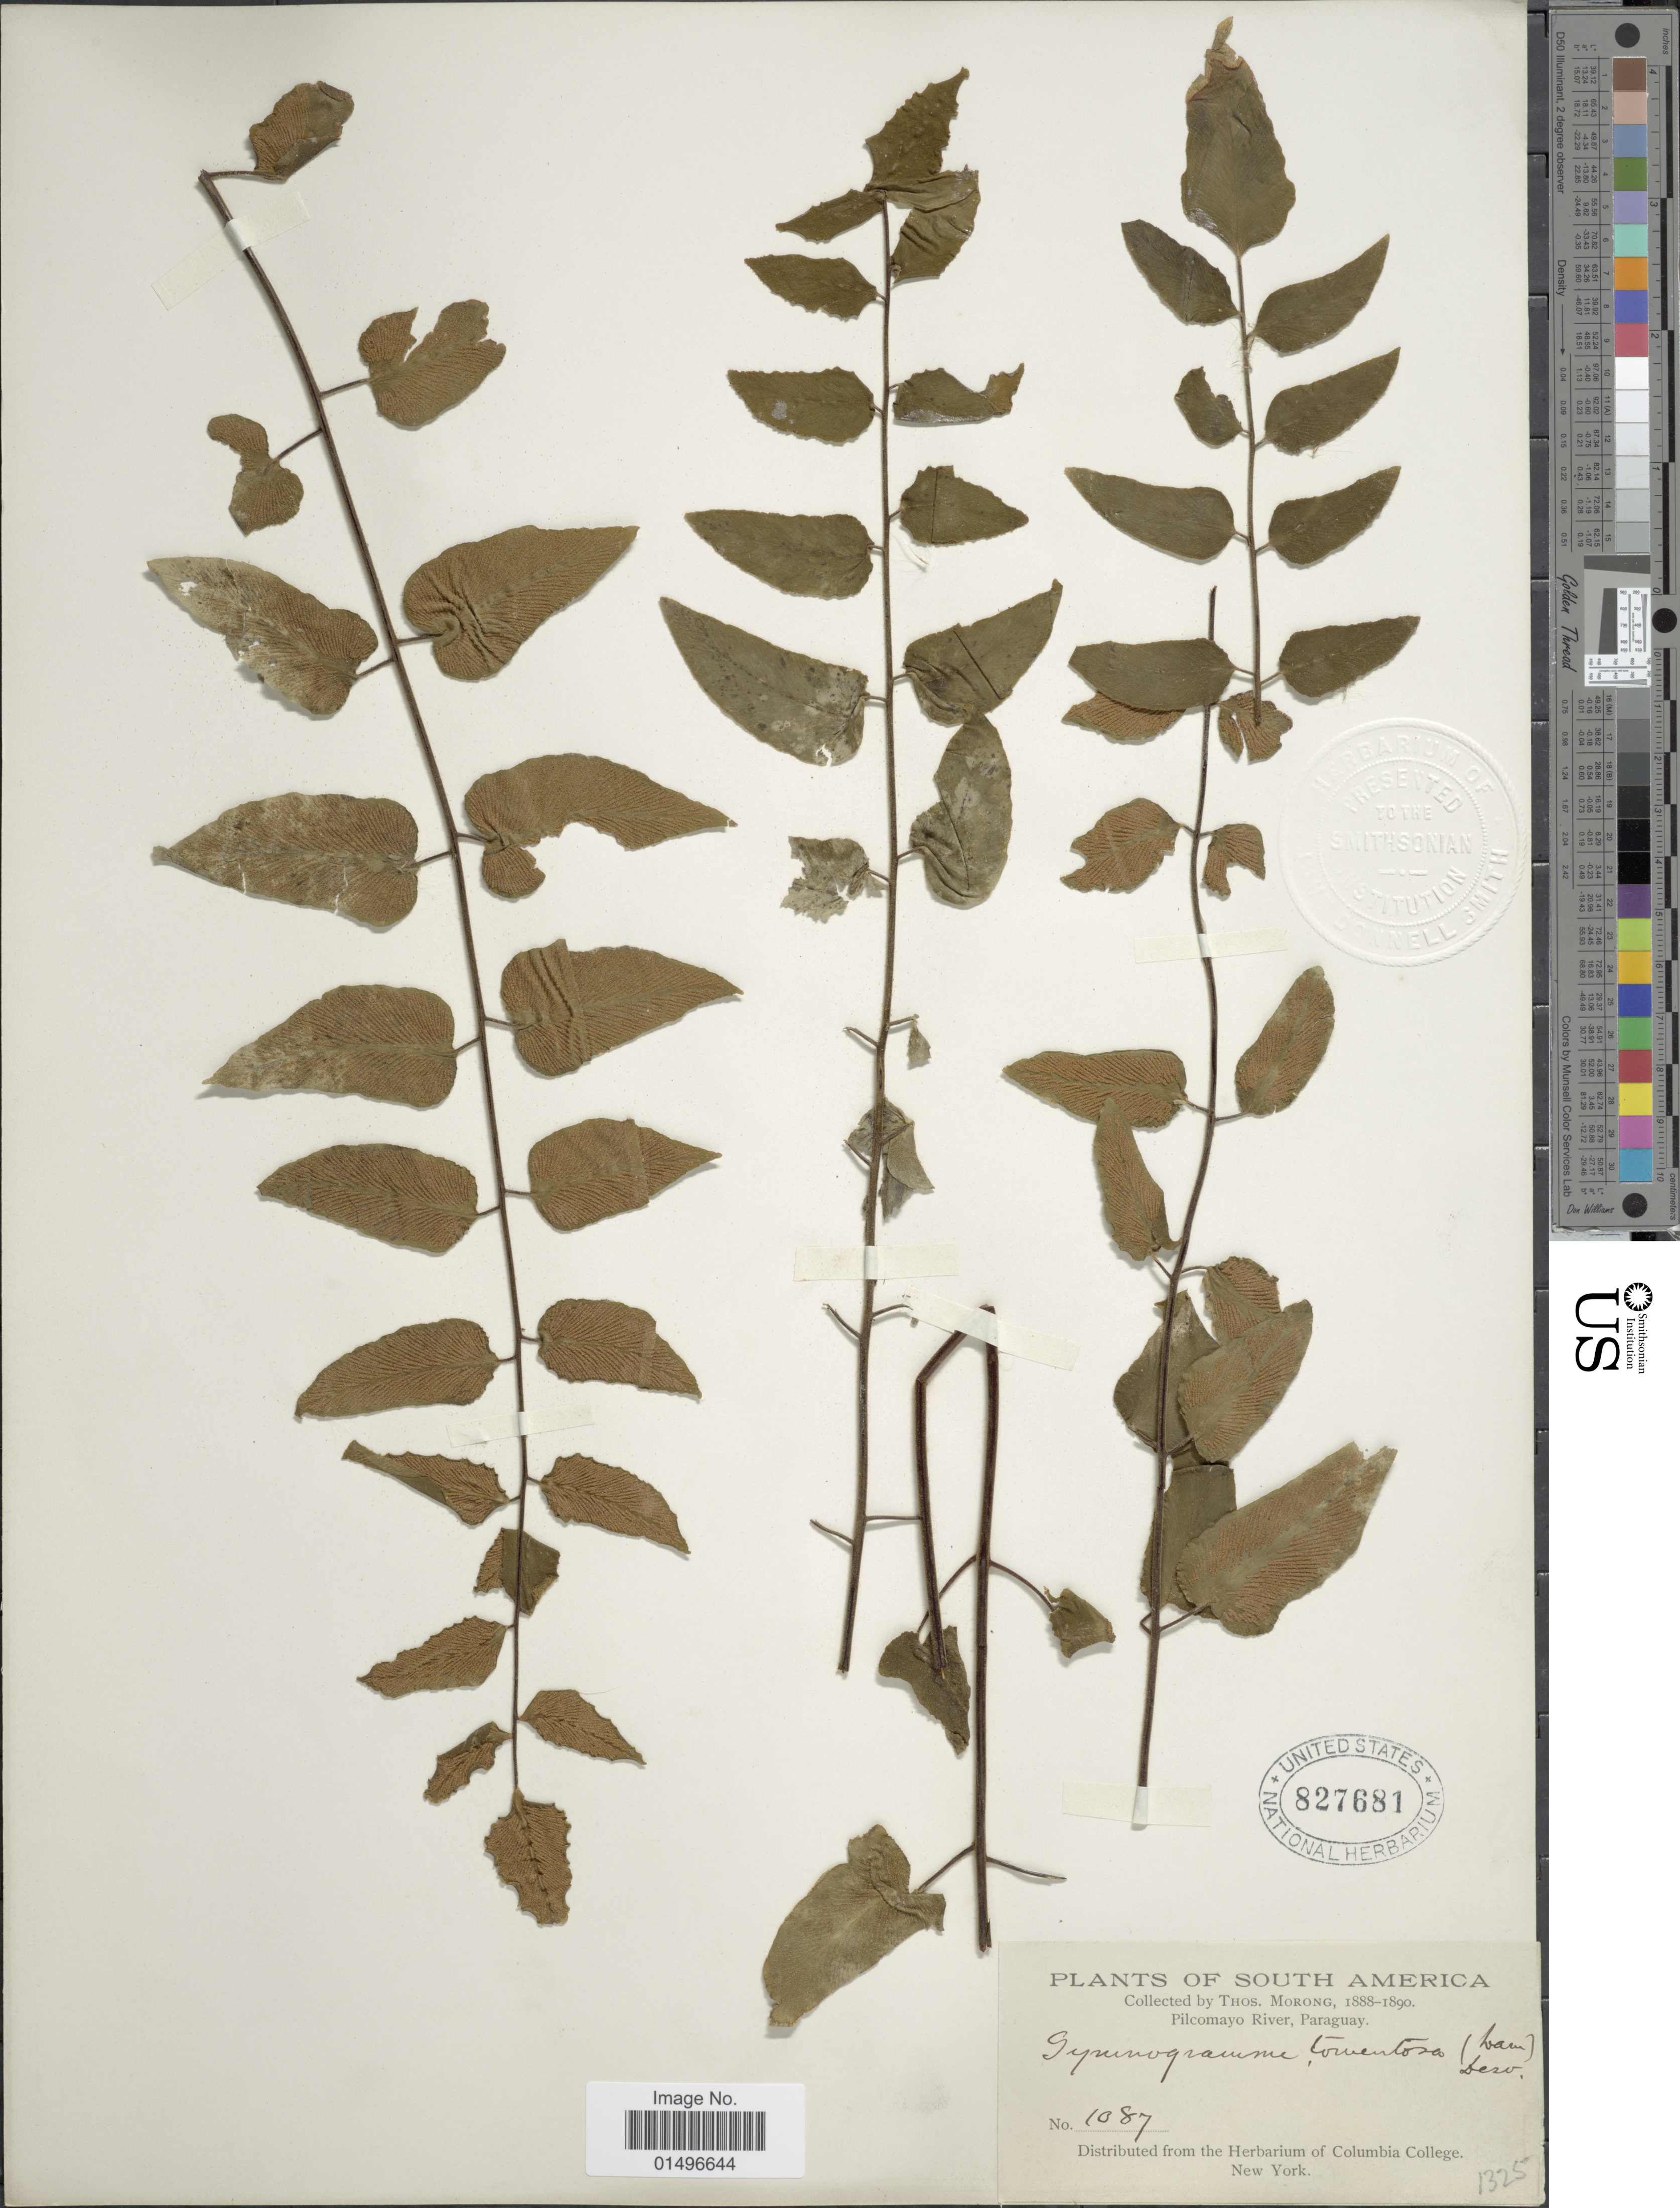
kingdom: Plantae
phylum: Tracheophyta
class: Polypodiopsida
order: Polypodiales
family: Pteridaceae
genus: Hemionitis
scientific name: Hemionitis tomentosa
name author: (Lam.) Raddi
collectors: T. Morong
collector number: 1087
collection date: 1888/1890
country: Paraguay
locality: South America, Pilcomayo River.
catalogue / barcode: US 827681